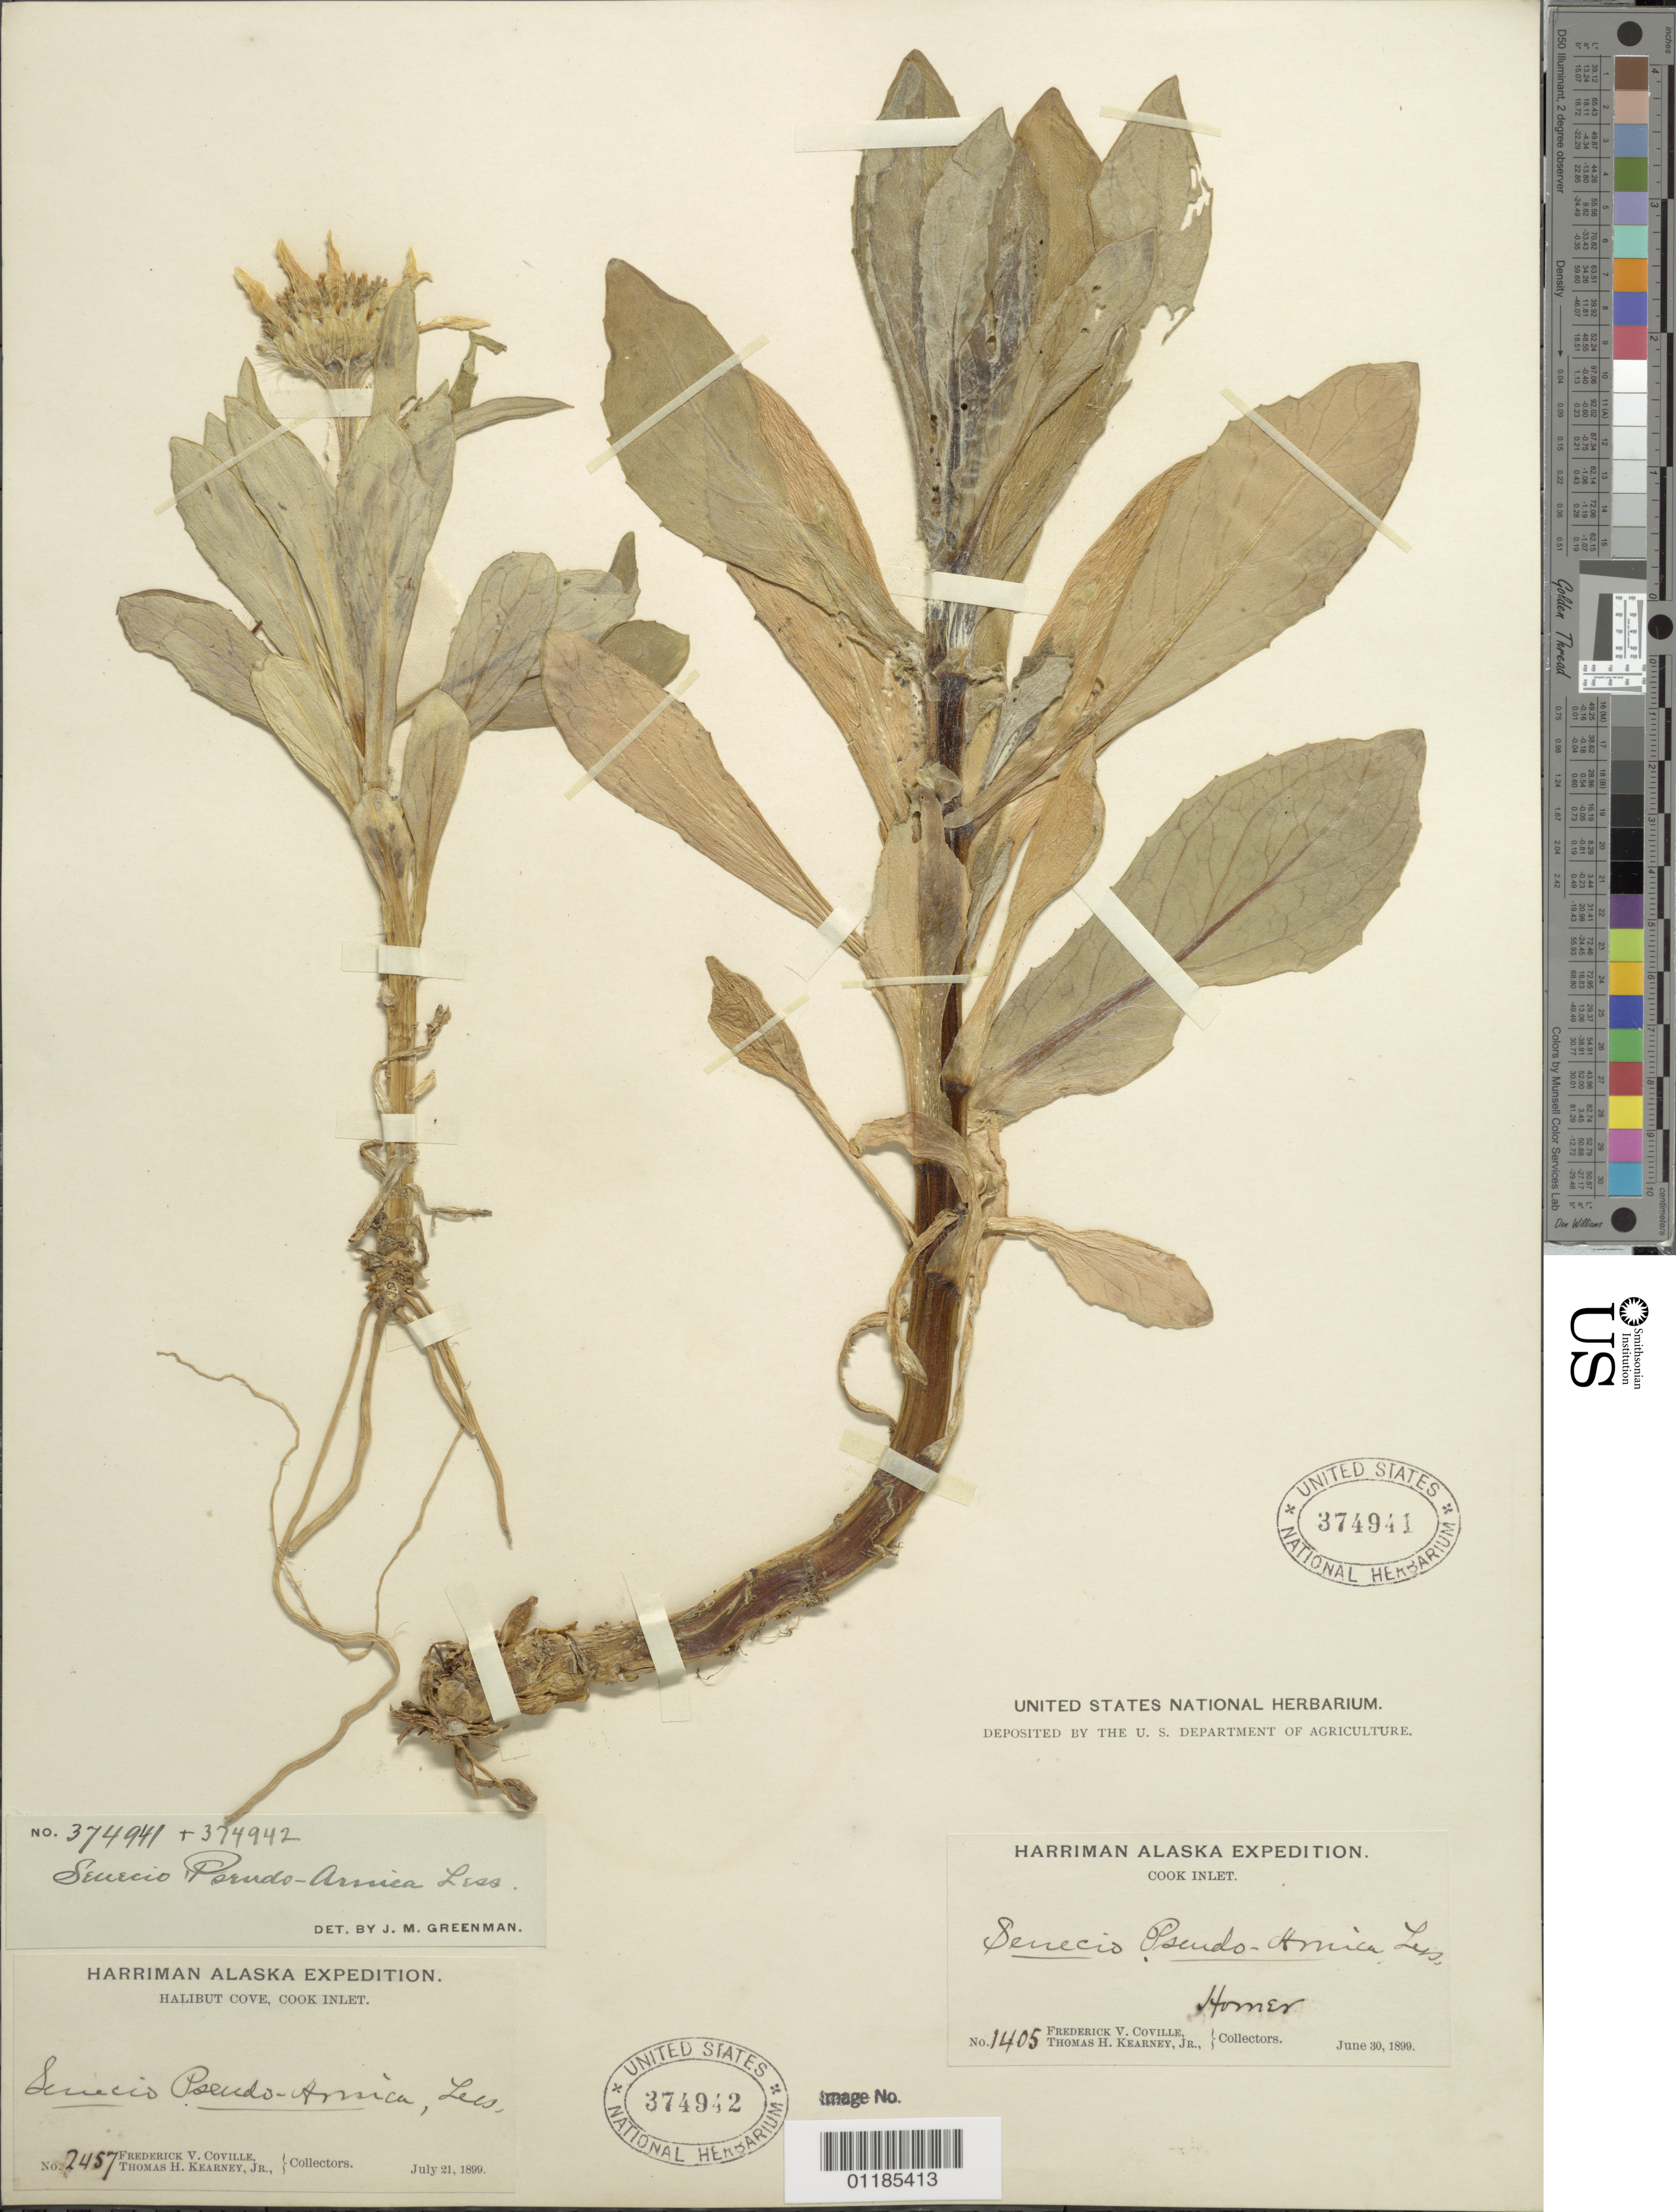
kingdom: Plantae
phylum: Tracheophyta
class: Magnoliopsida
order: Asterales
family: Asteraceae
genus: Senecio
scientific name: Senecio pseudo-elegans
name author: Less.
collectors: F. V. Coville & T. H. Kearney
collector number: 2457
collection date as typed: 21 Jul 1899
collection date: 1899-07-21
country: United States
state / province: Alaska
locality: Halibut Cove, Cook Inlet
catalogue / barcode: US 374942